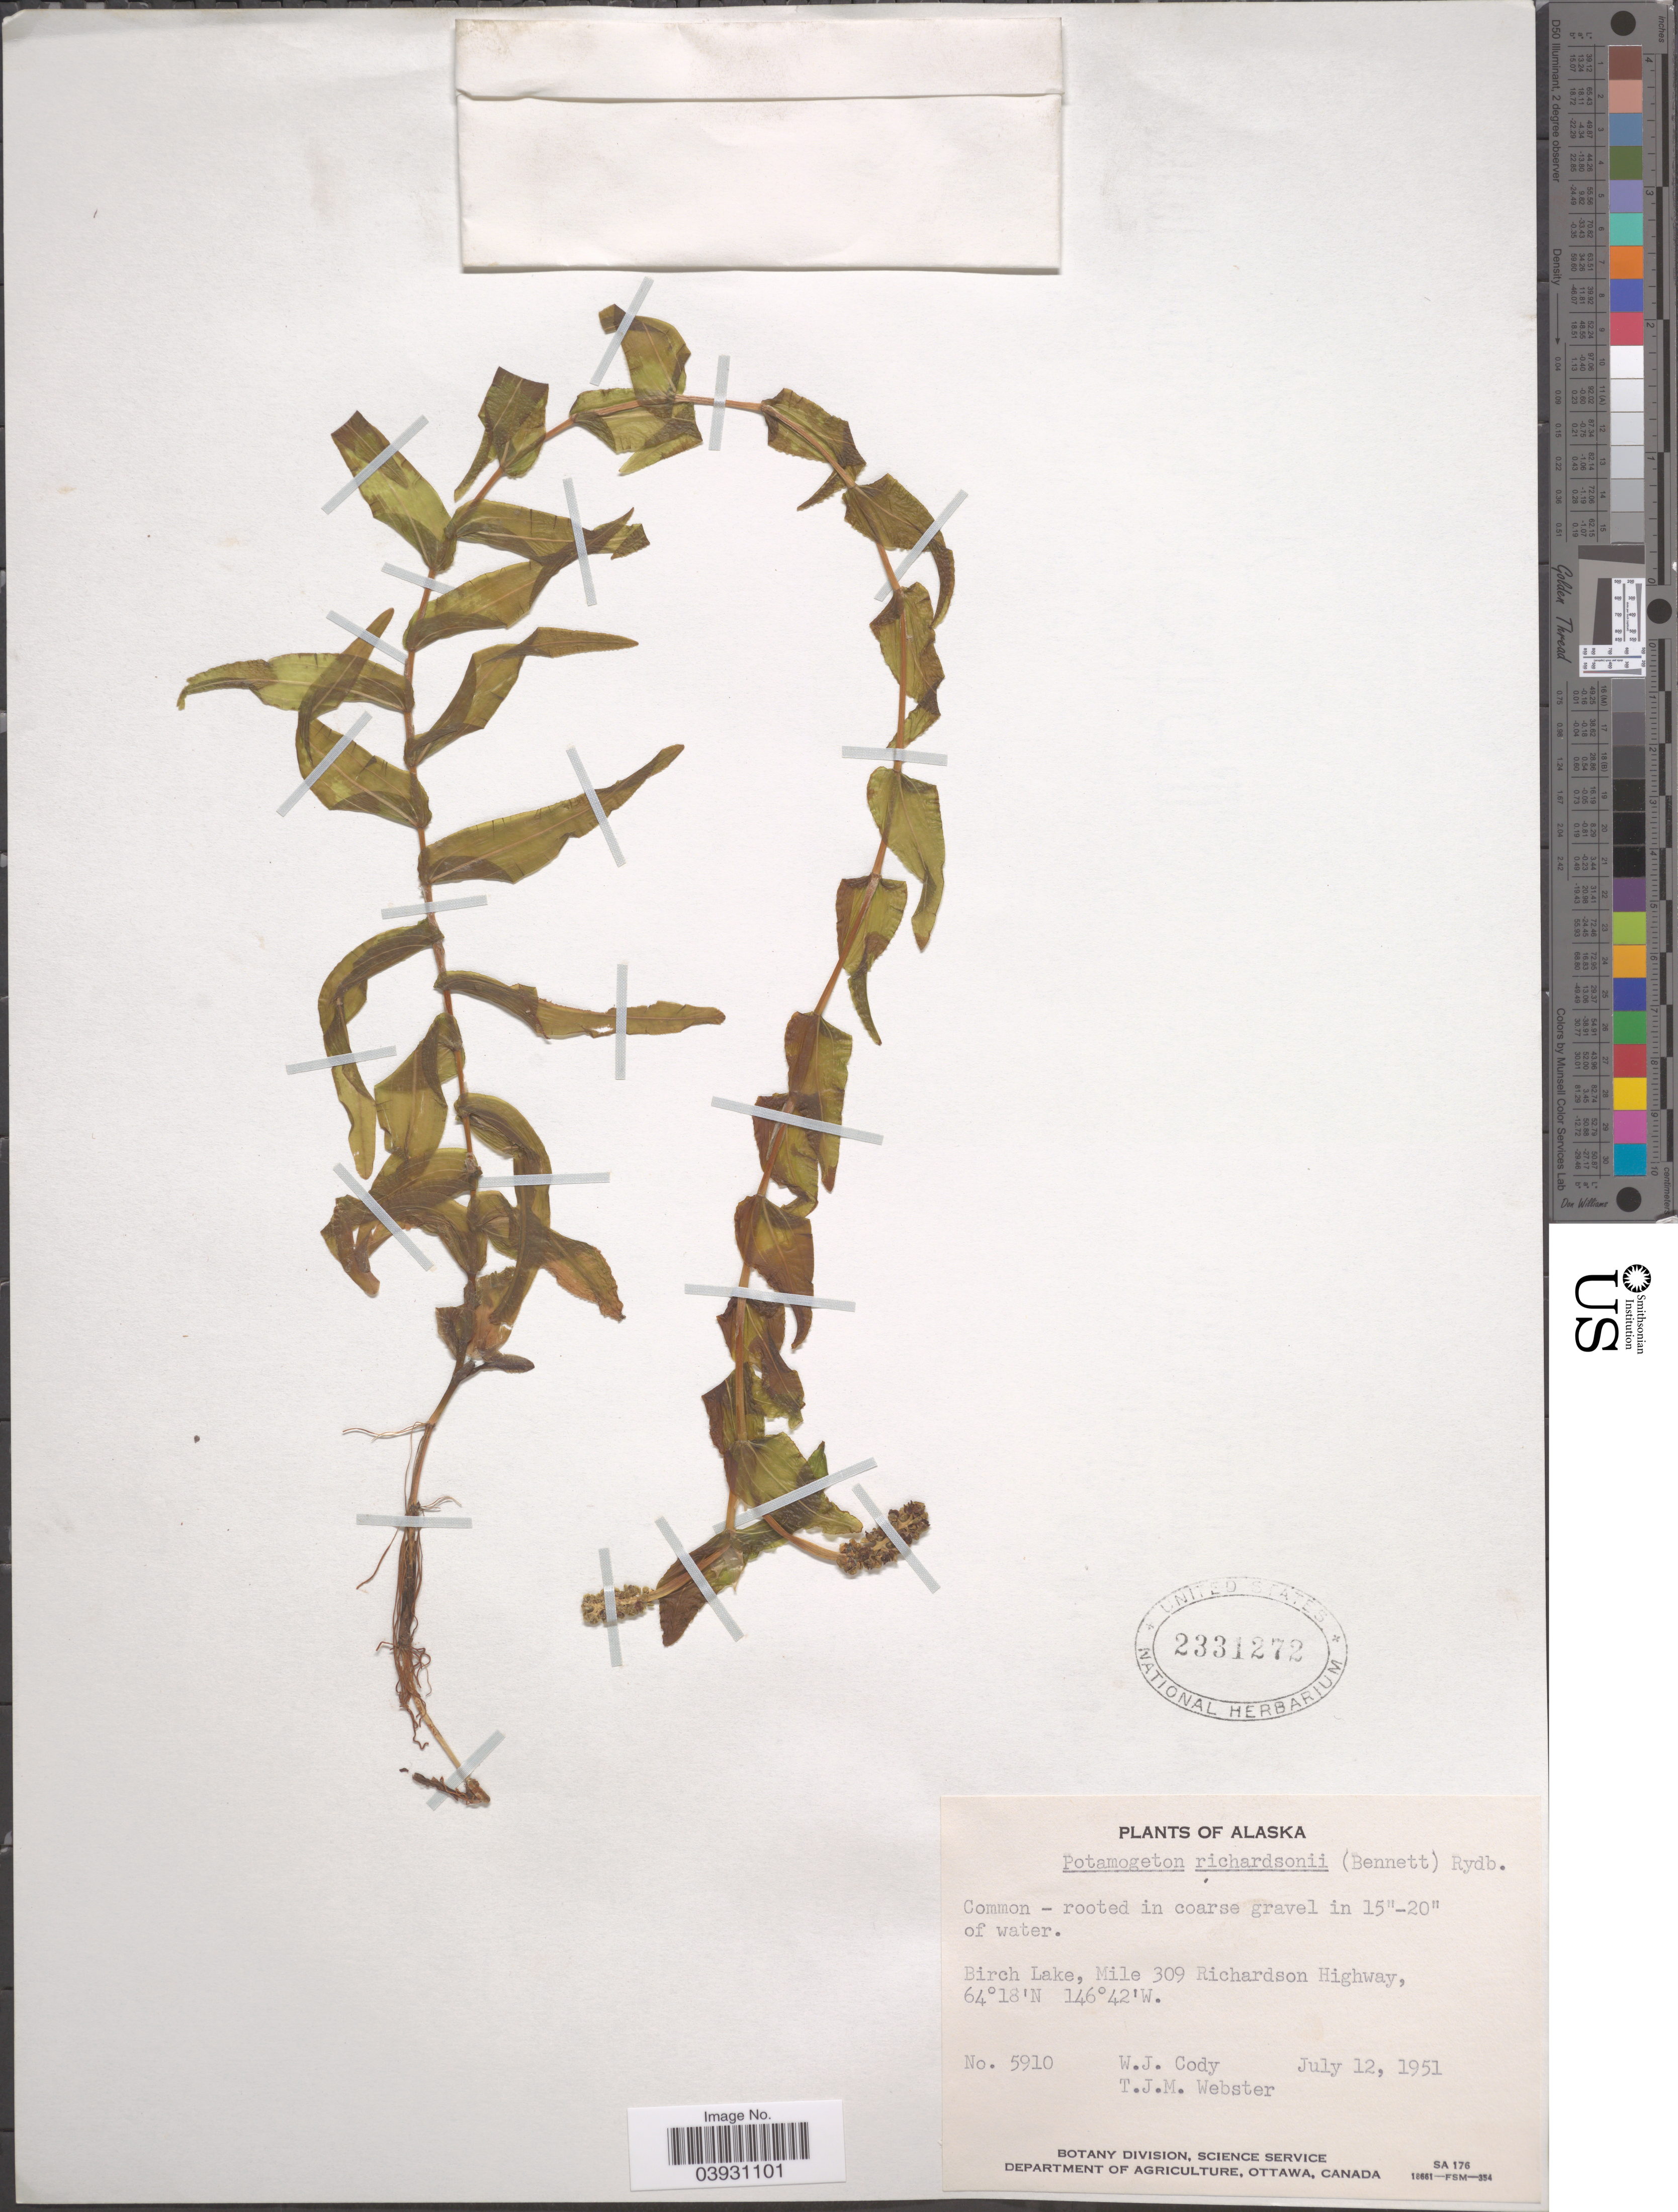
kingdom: Plantae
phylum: Tracheophyta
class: Liliopsida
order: Alismatales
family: Potamogetonaceae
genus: Potamogeton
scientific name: Potamogeton richardsonii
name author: (A.W. Benn.) Rydb.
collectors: W. Cody & T. J. Webster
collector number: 5910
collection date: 1951-07-12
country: United States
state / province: Alaska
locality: Birch Lake, Mile 309 Richardson Highway.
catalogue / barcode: US 2331272